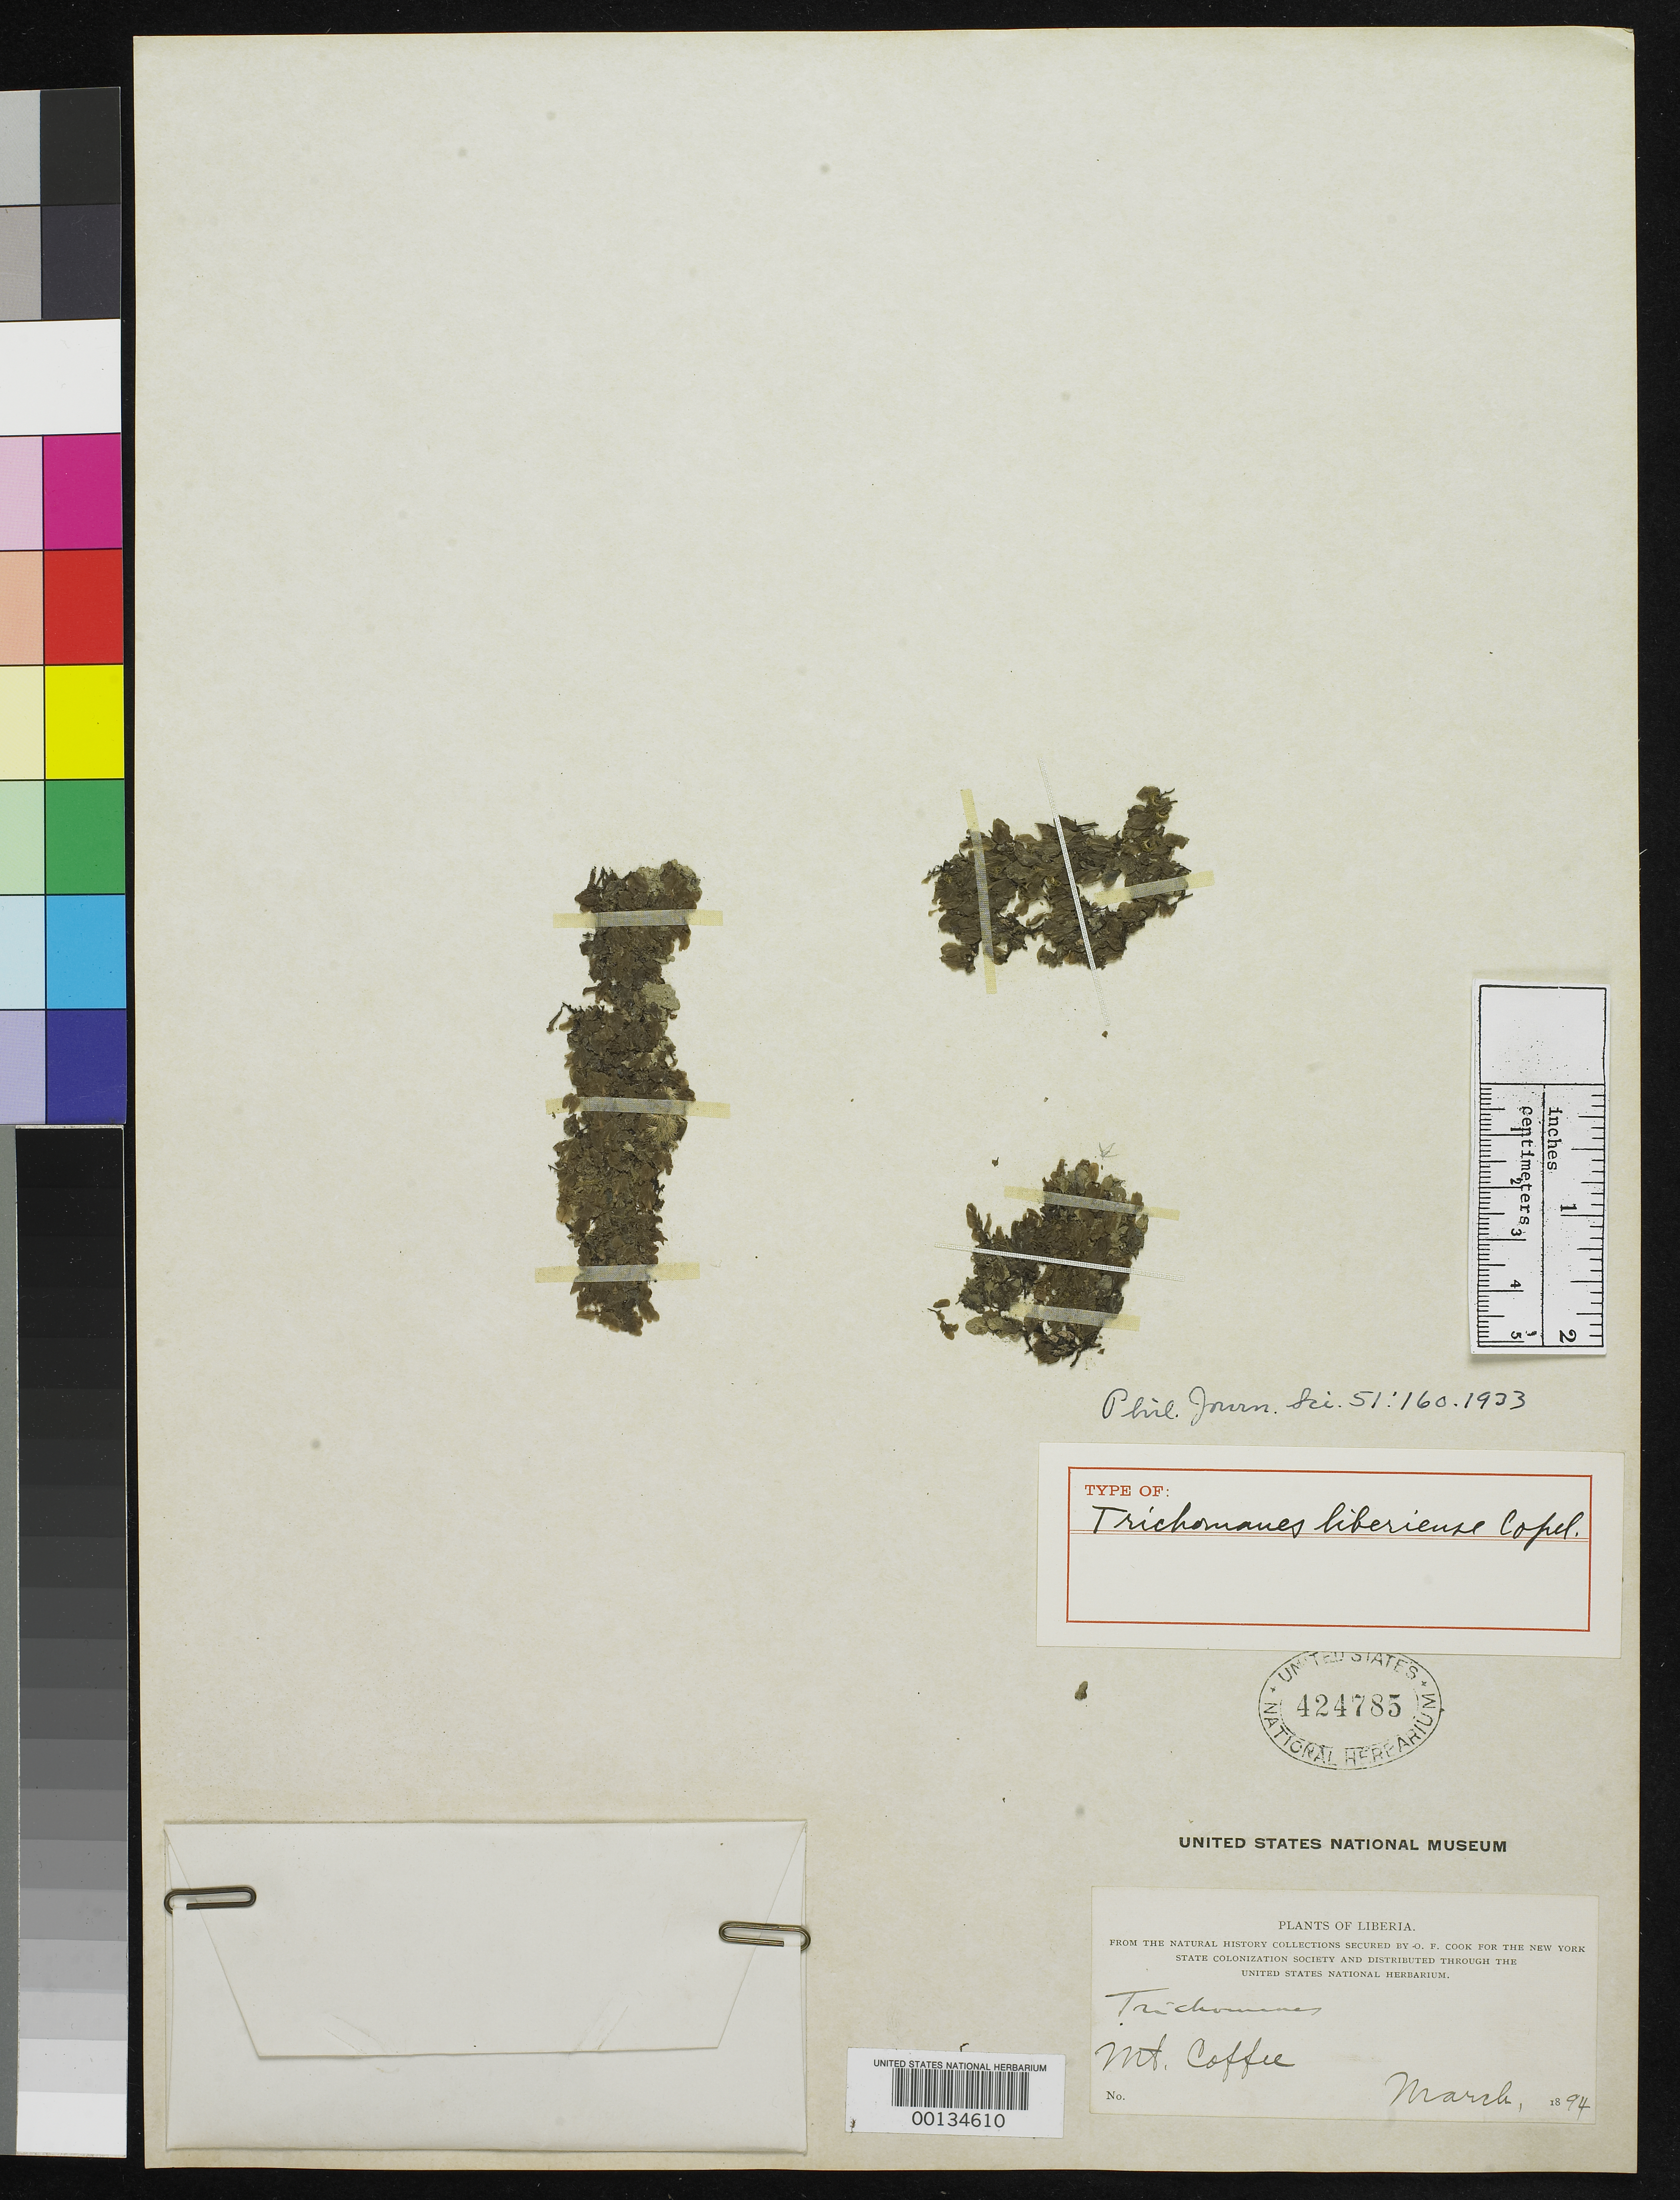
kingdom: Plantae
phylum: Tracheophyta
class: Polypodiopsida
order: Hymenophyllales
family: Hymenophyllaceae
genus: Trichomanes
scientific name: Trichomanes liberiense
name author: Copel.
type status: Holotype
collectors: O. F. Cook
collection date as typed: Mar 1894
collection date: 1894-03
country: Liberia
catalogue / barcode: US 424785